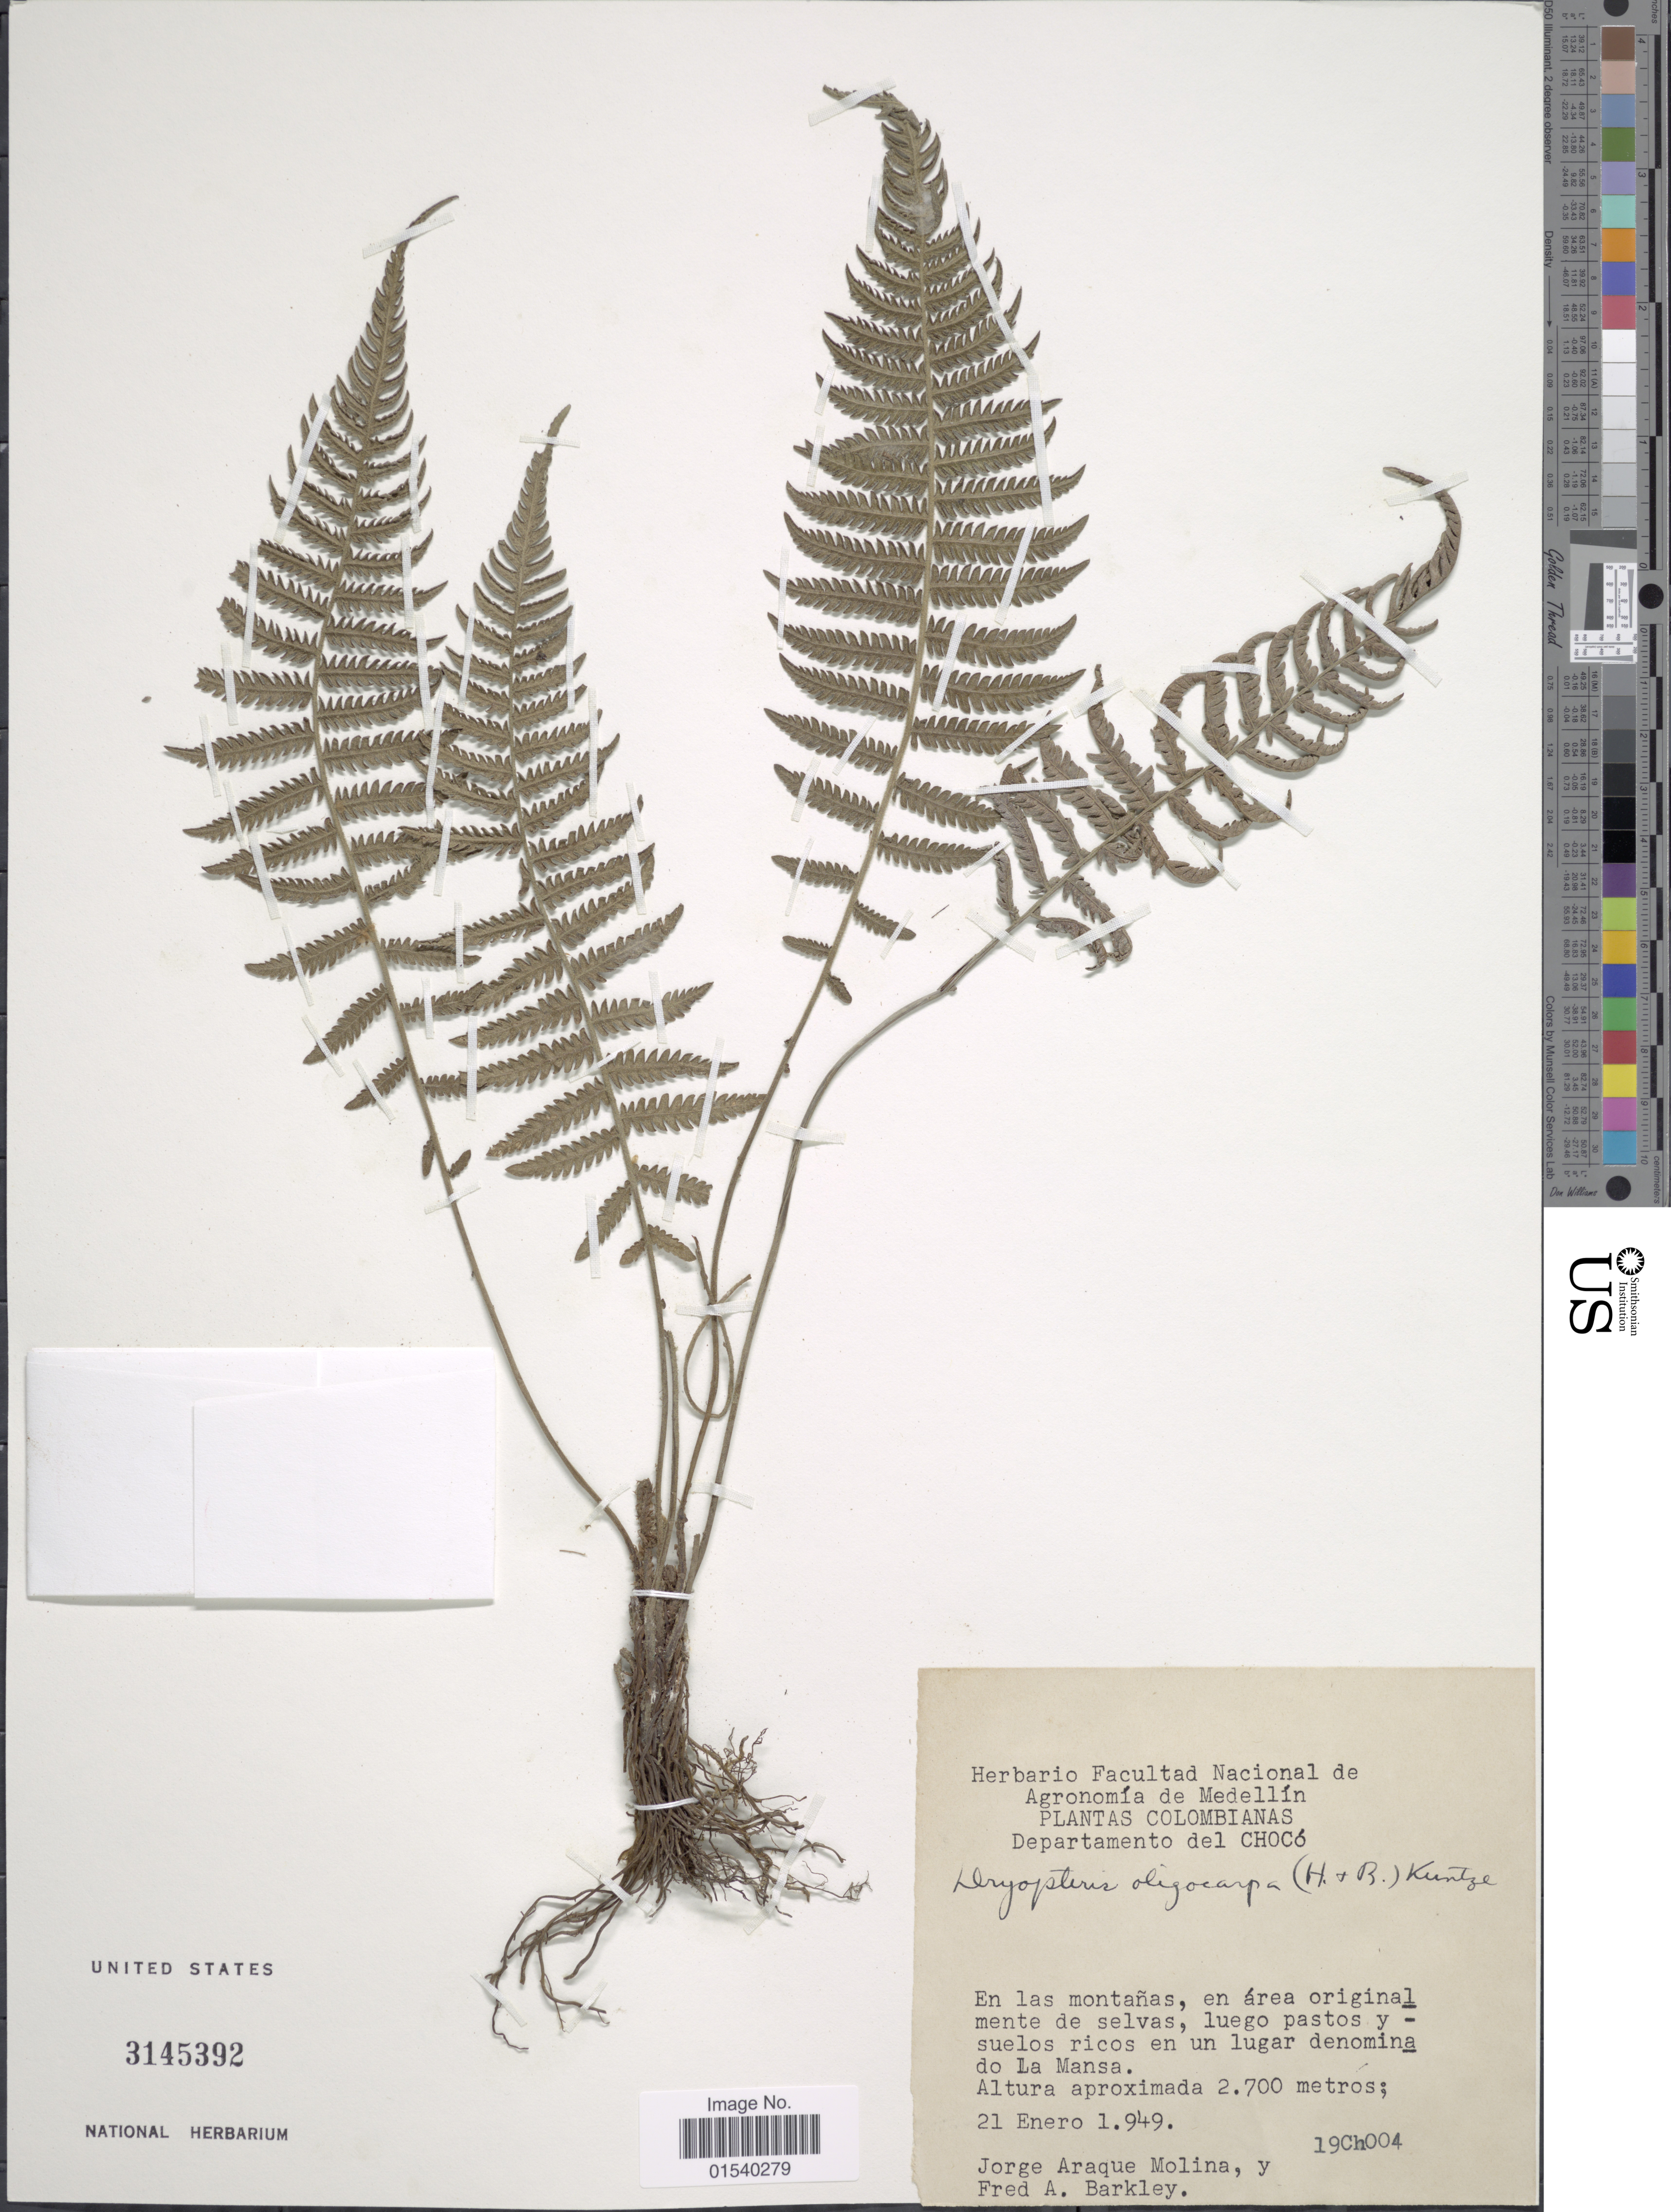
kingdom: Plantae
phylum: Tracheophyta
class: Polypodiopsida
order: Polypodiales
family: Thelypteridaceae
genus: Amauropelta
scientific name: Amauropelta oligocarpa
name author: (Humb. & Bonpl. ex Willd.) Pic. Serm.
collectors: J. A. Molina & F. A. Barkley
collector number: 19Ch004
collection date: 1949-01-21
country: Colombia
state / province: Chocó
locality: Departamento del Chocó, En las montañas, en área original mente de selvas, luego pastos y suelos ricos en un lugar denomina do La Mansa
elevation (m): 2700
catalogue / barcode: US 3145392